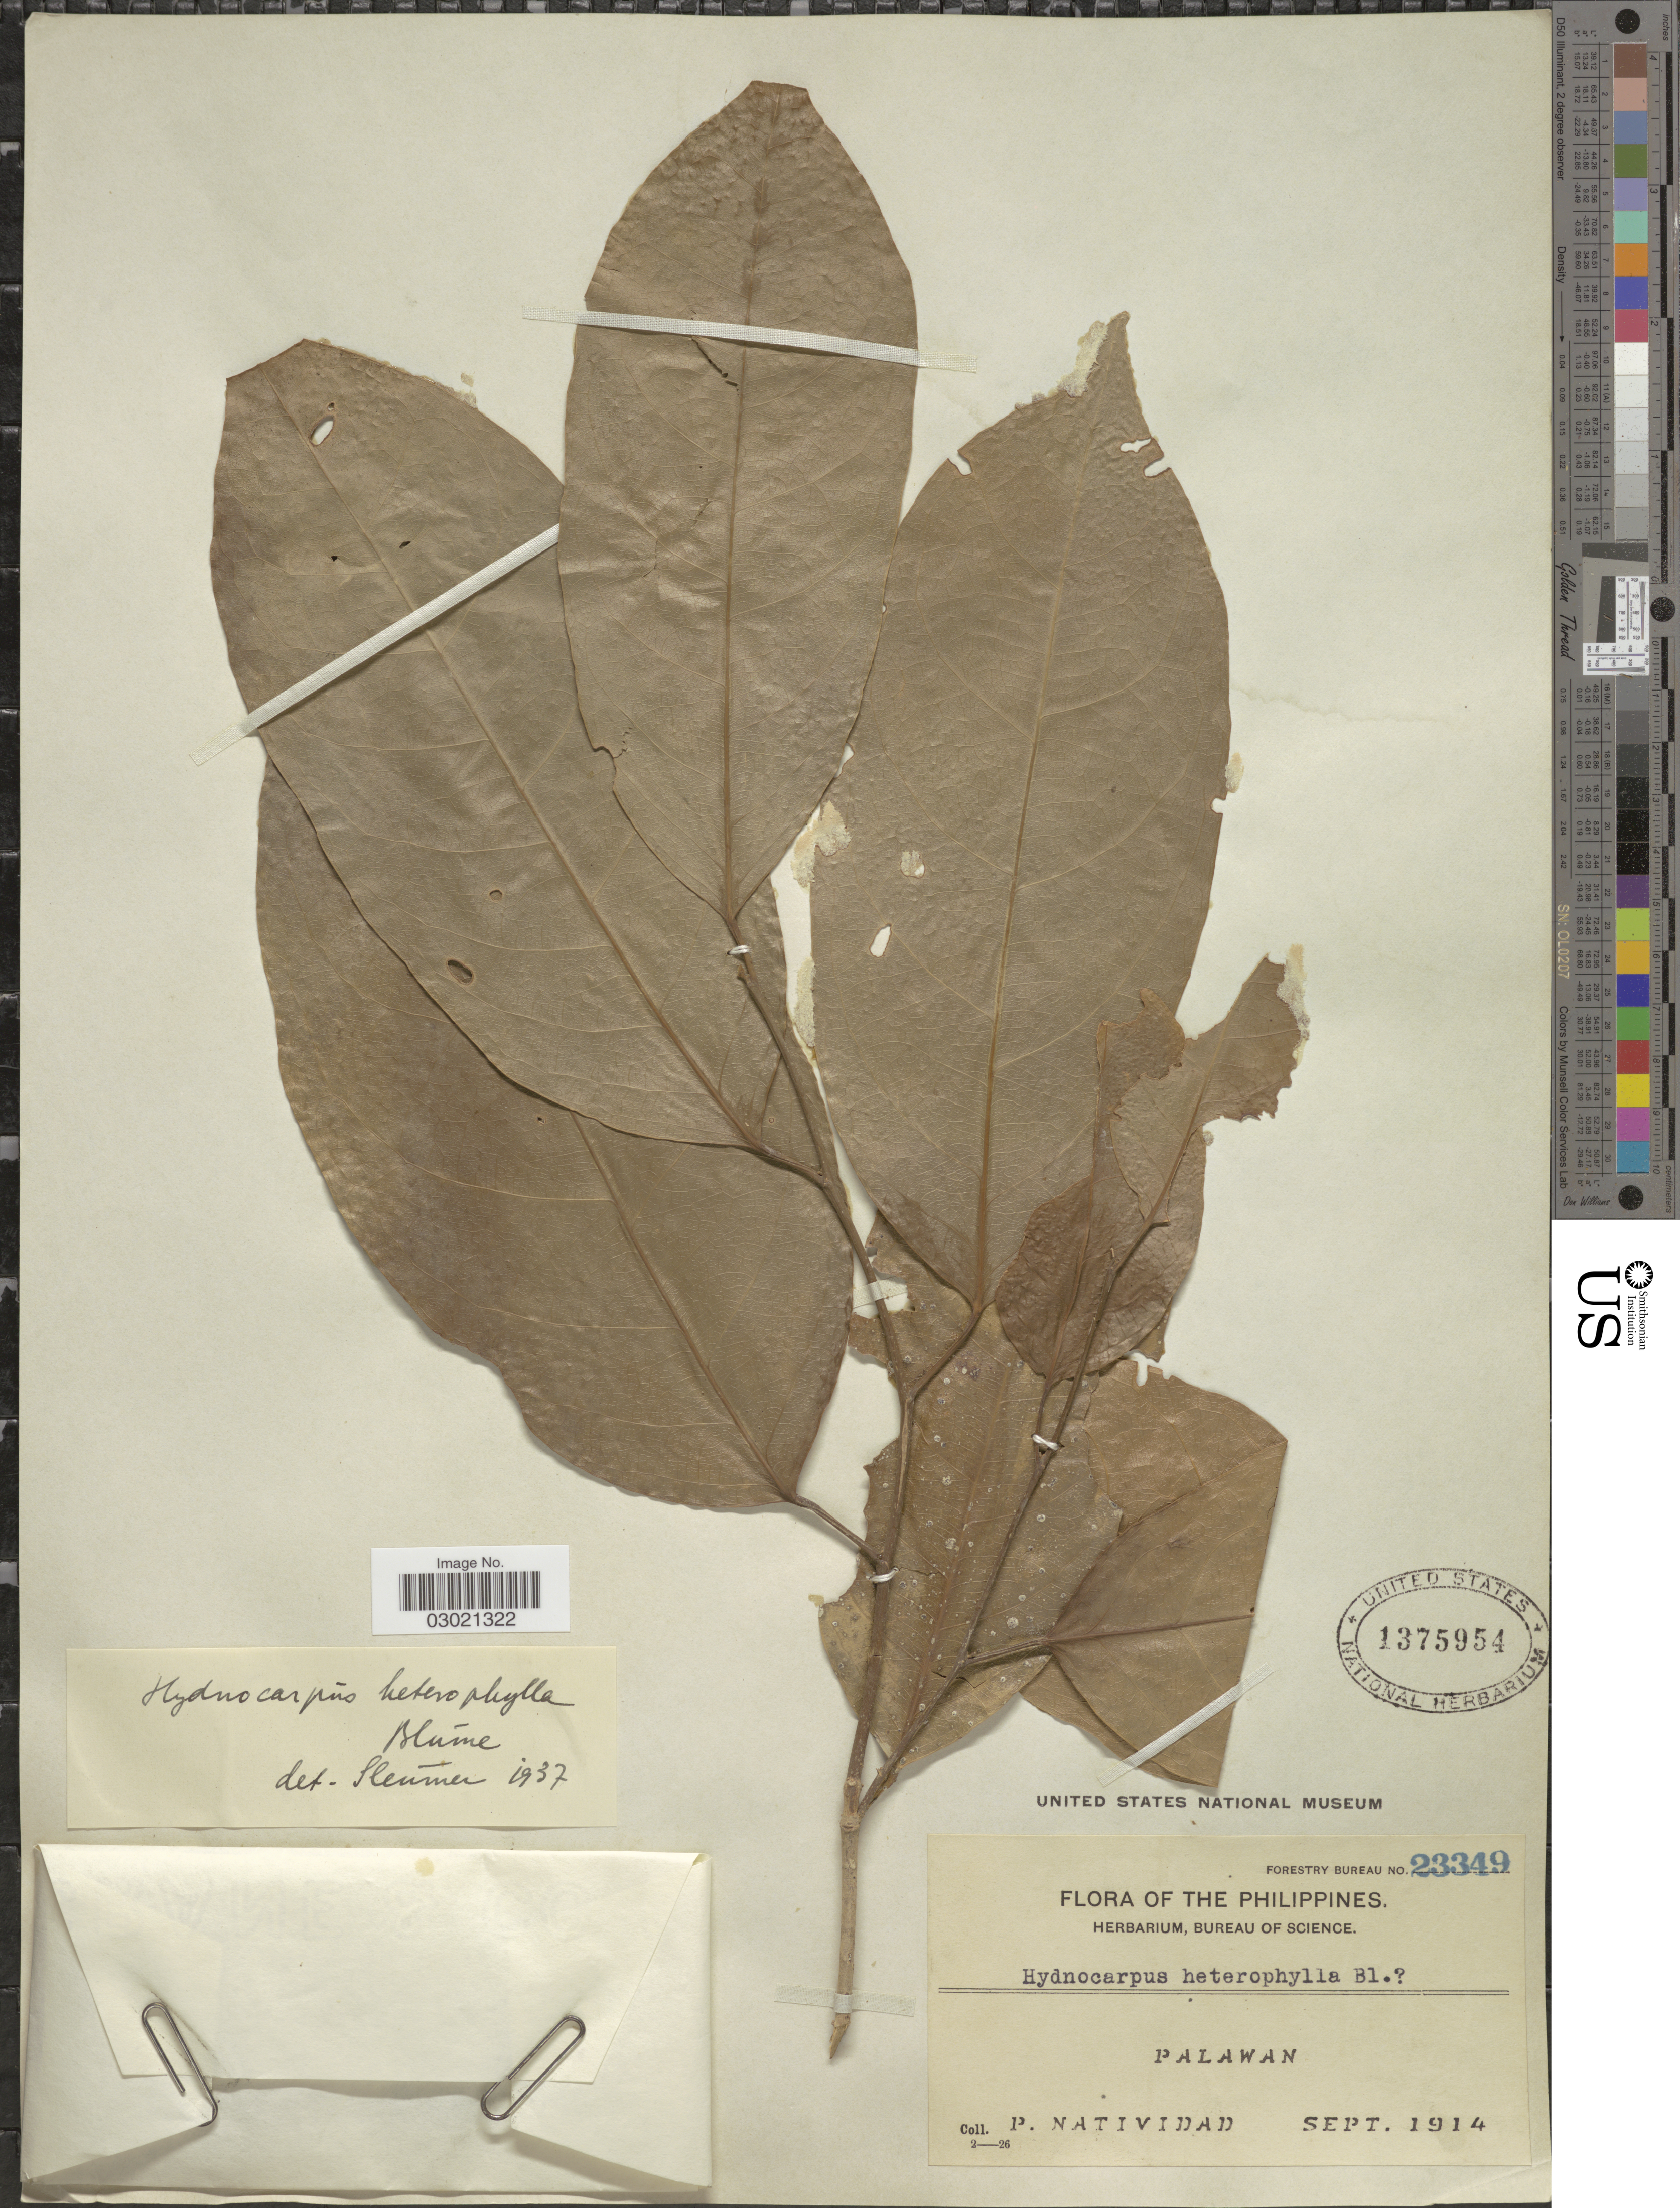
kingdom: Plantae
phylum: Tracheophyta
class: Magnoliopsida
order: Malpighiales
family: Achariaceae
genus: Hydnocarpus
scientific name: Hydnocarpus heterophyllus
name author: Blume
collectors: P. Natividad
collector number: Forestry Bureau 23349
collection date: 1914-09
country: Philippines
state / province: Mimaropa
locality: Palawan.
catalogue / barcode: US 1375954